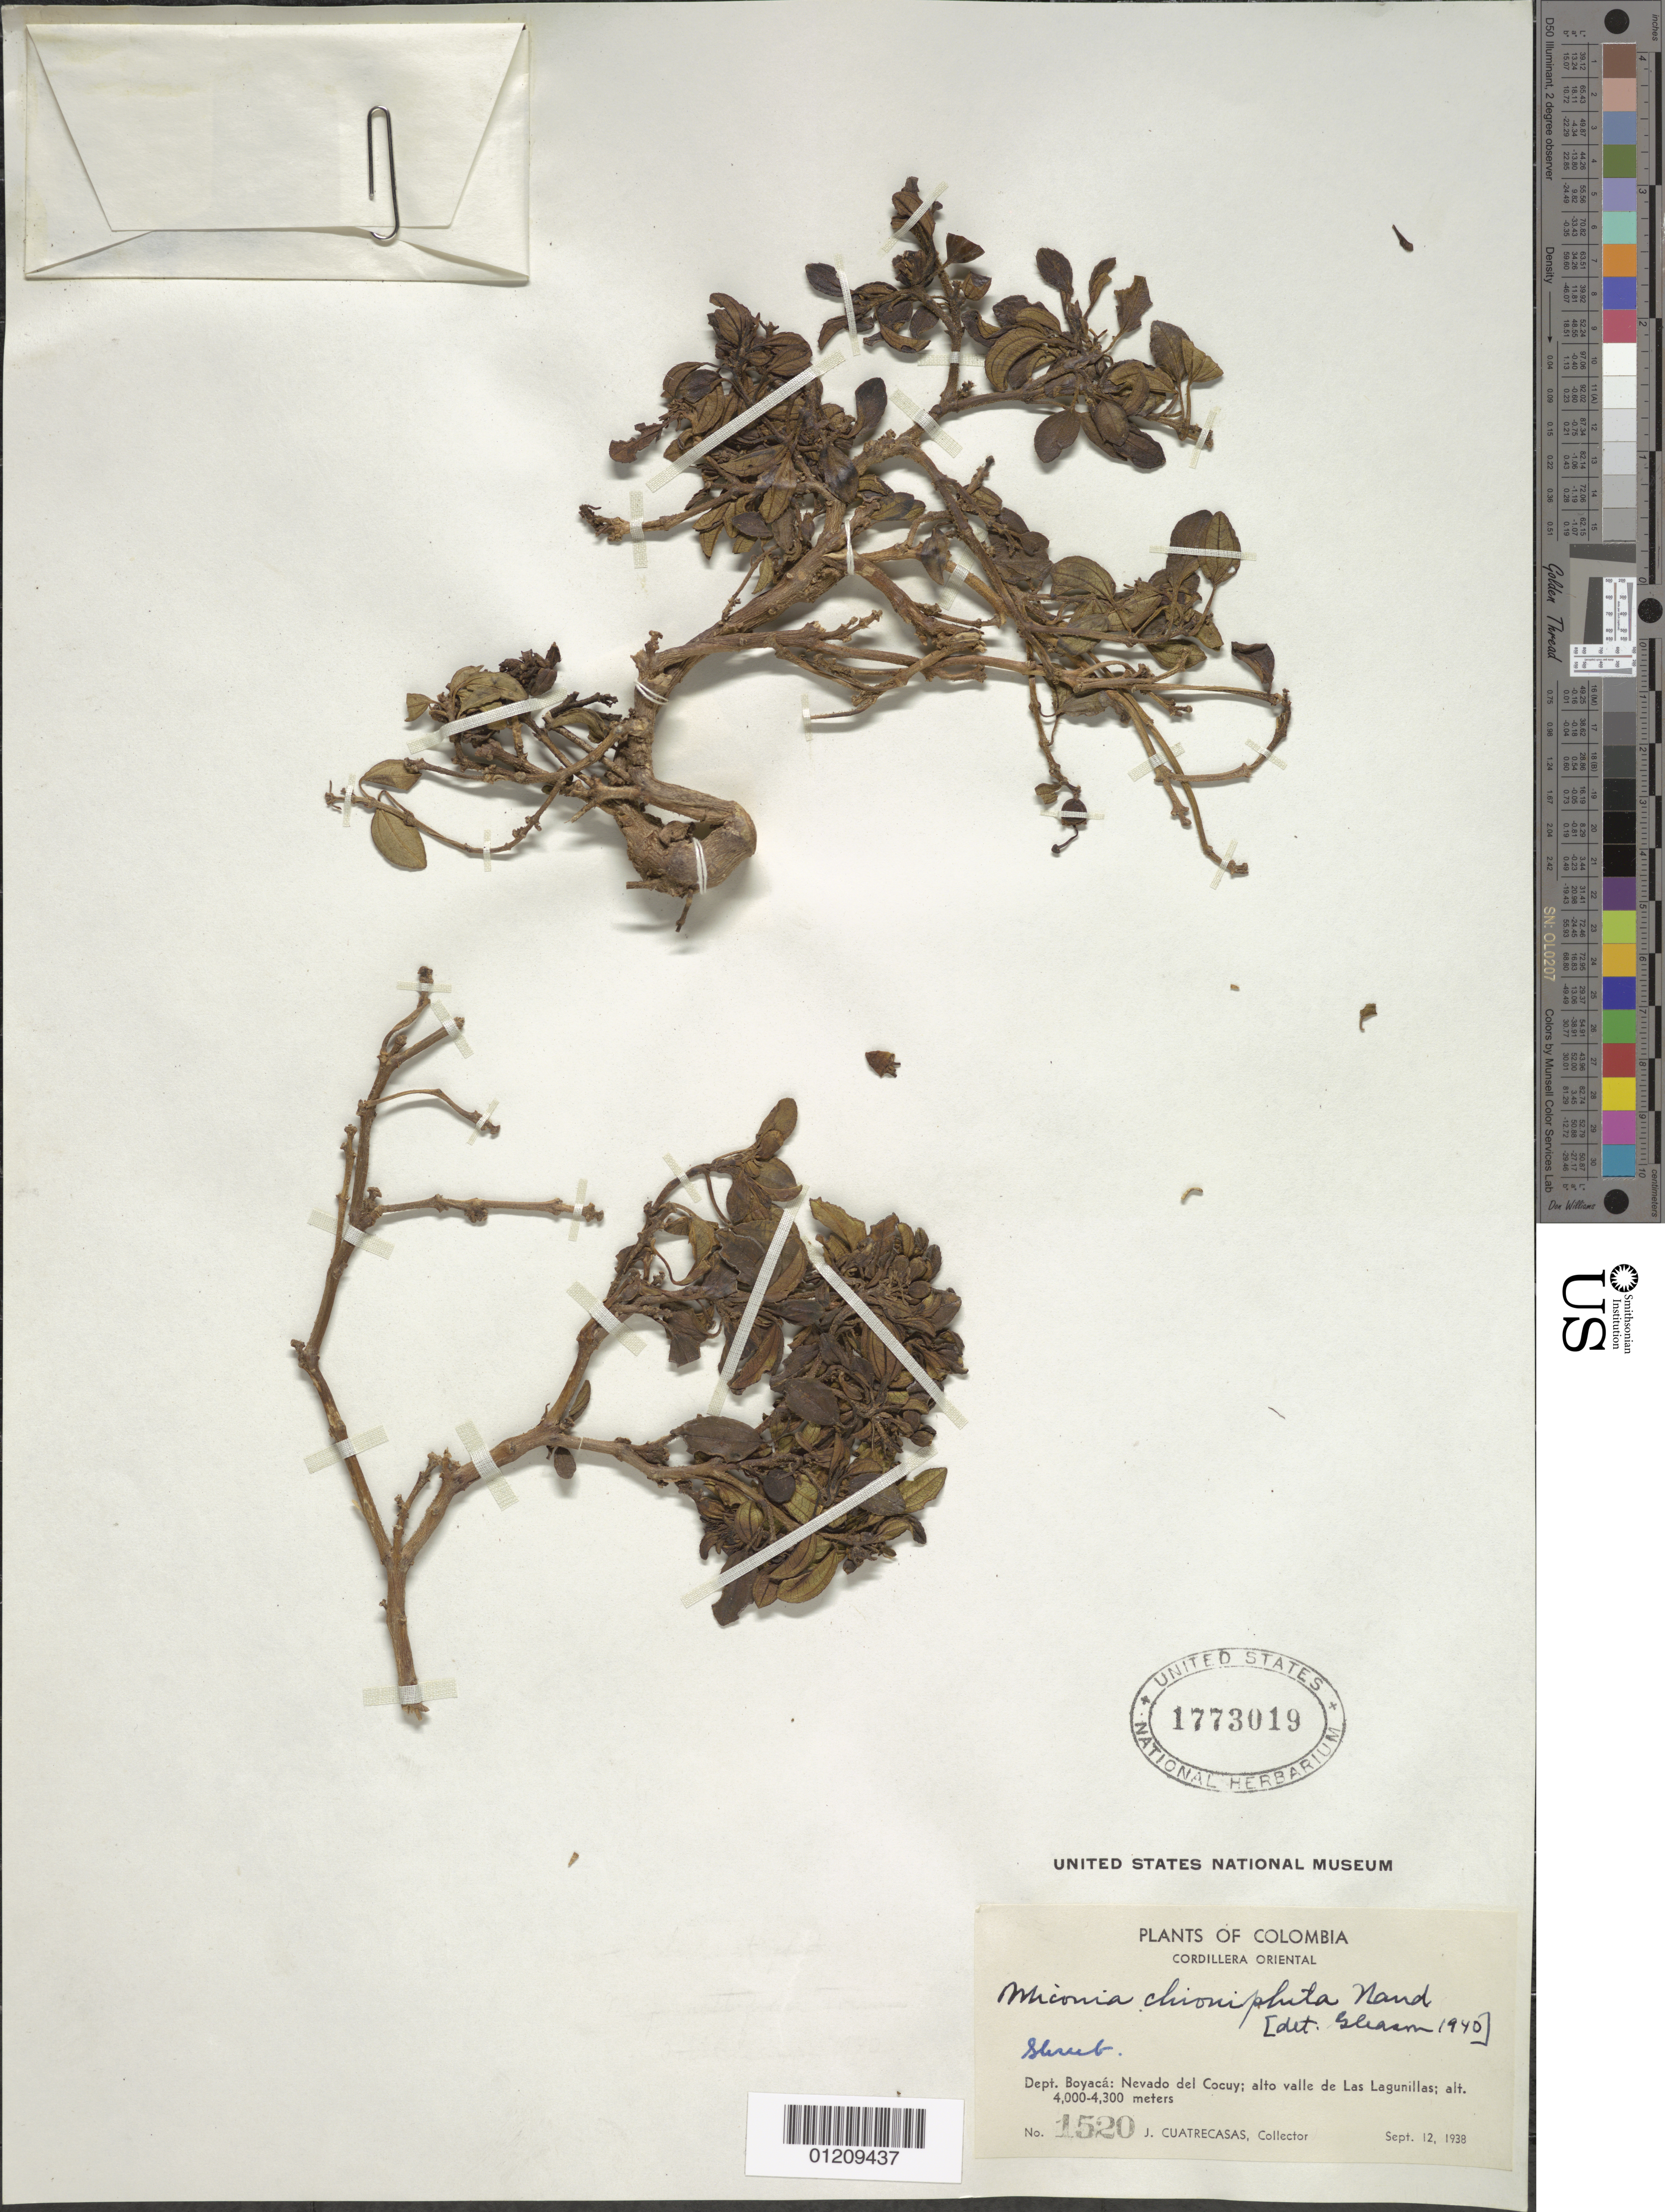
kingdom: Plantae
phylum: Tracheophyta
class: Magnoliopsida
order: Myrtales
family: Melastomataceae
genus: Miconia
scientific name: Miconia centrodesma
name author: Naudin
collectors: J. Cuatrecasas & H. García Barriga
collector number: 1520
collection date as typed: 12 Sep 1938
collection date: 1938-09-12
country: Colombia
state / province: Boyacá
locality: Nevada del Cocuy, Alto Valle de Las Lagunillas.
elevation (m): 4000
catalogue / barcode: US 1773019